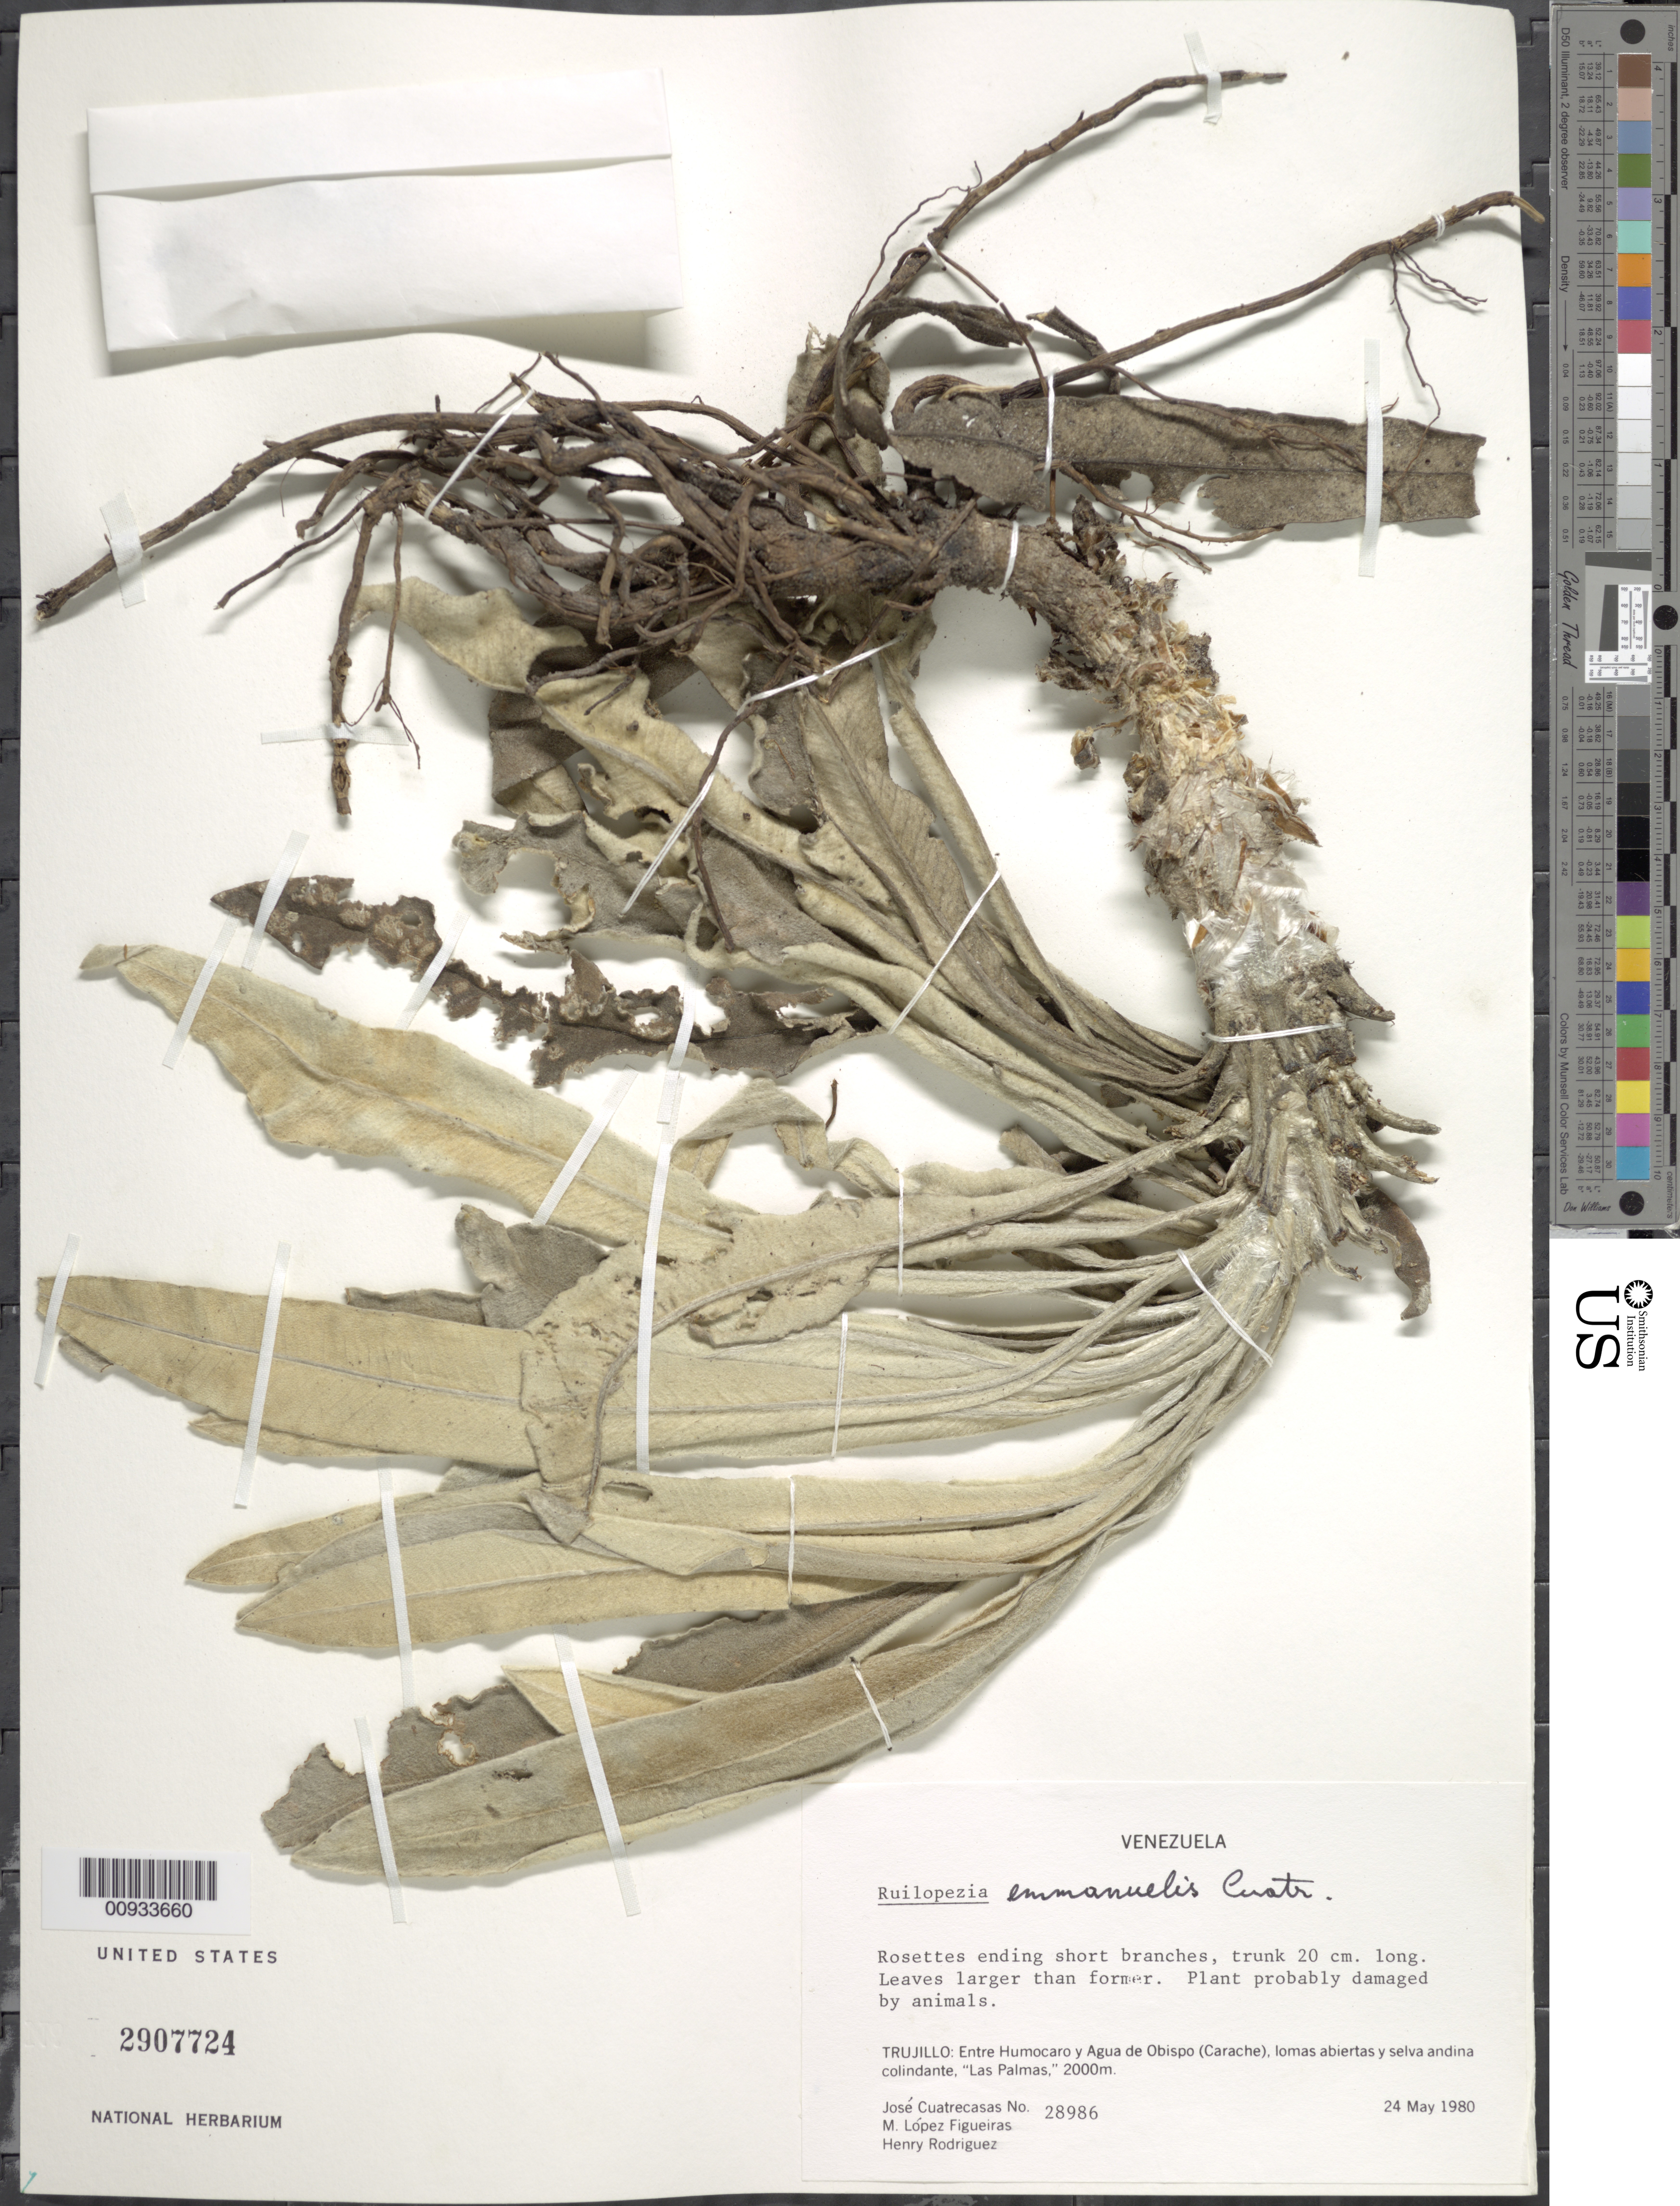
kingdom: Plantae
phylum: Tracheophyta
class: Magnoliopsida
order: Asterales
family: Asteraceae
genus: Ruilopezia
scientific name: Ruilopezia emmanuelis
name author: Cuatrec.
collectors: J. Cuatrecasas, M. López Figueiras & H. A. Rodriguez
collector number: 28986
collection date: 1980-05-24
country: Venezuela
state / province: Trujillo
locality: Entre Humocaro y Agua de Obispo (Carache), lomas a biertas y selva andina colidante, "Las Plamas".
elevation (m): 2000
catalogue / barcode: US 2907724